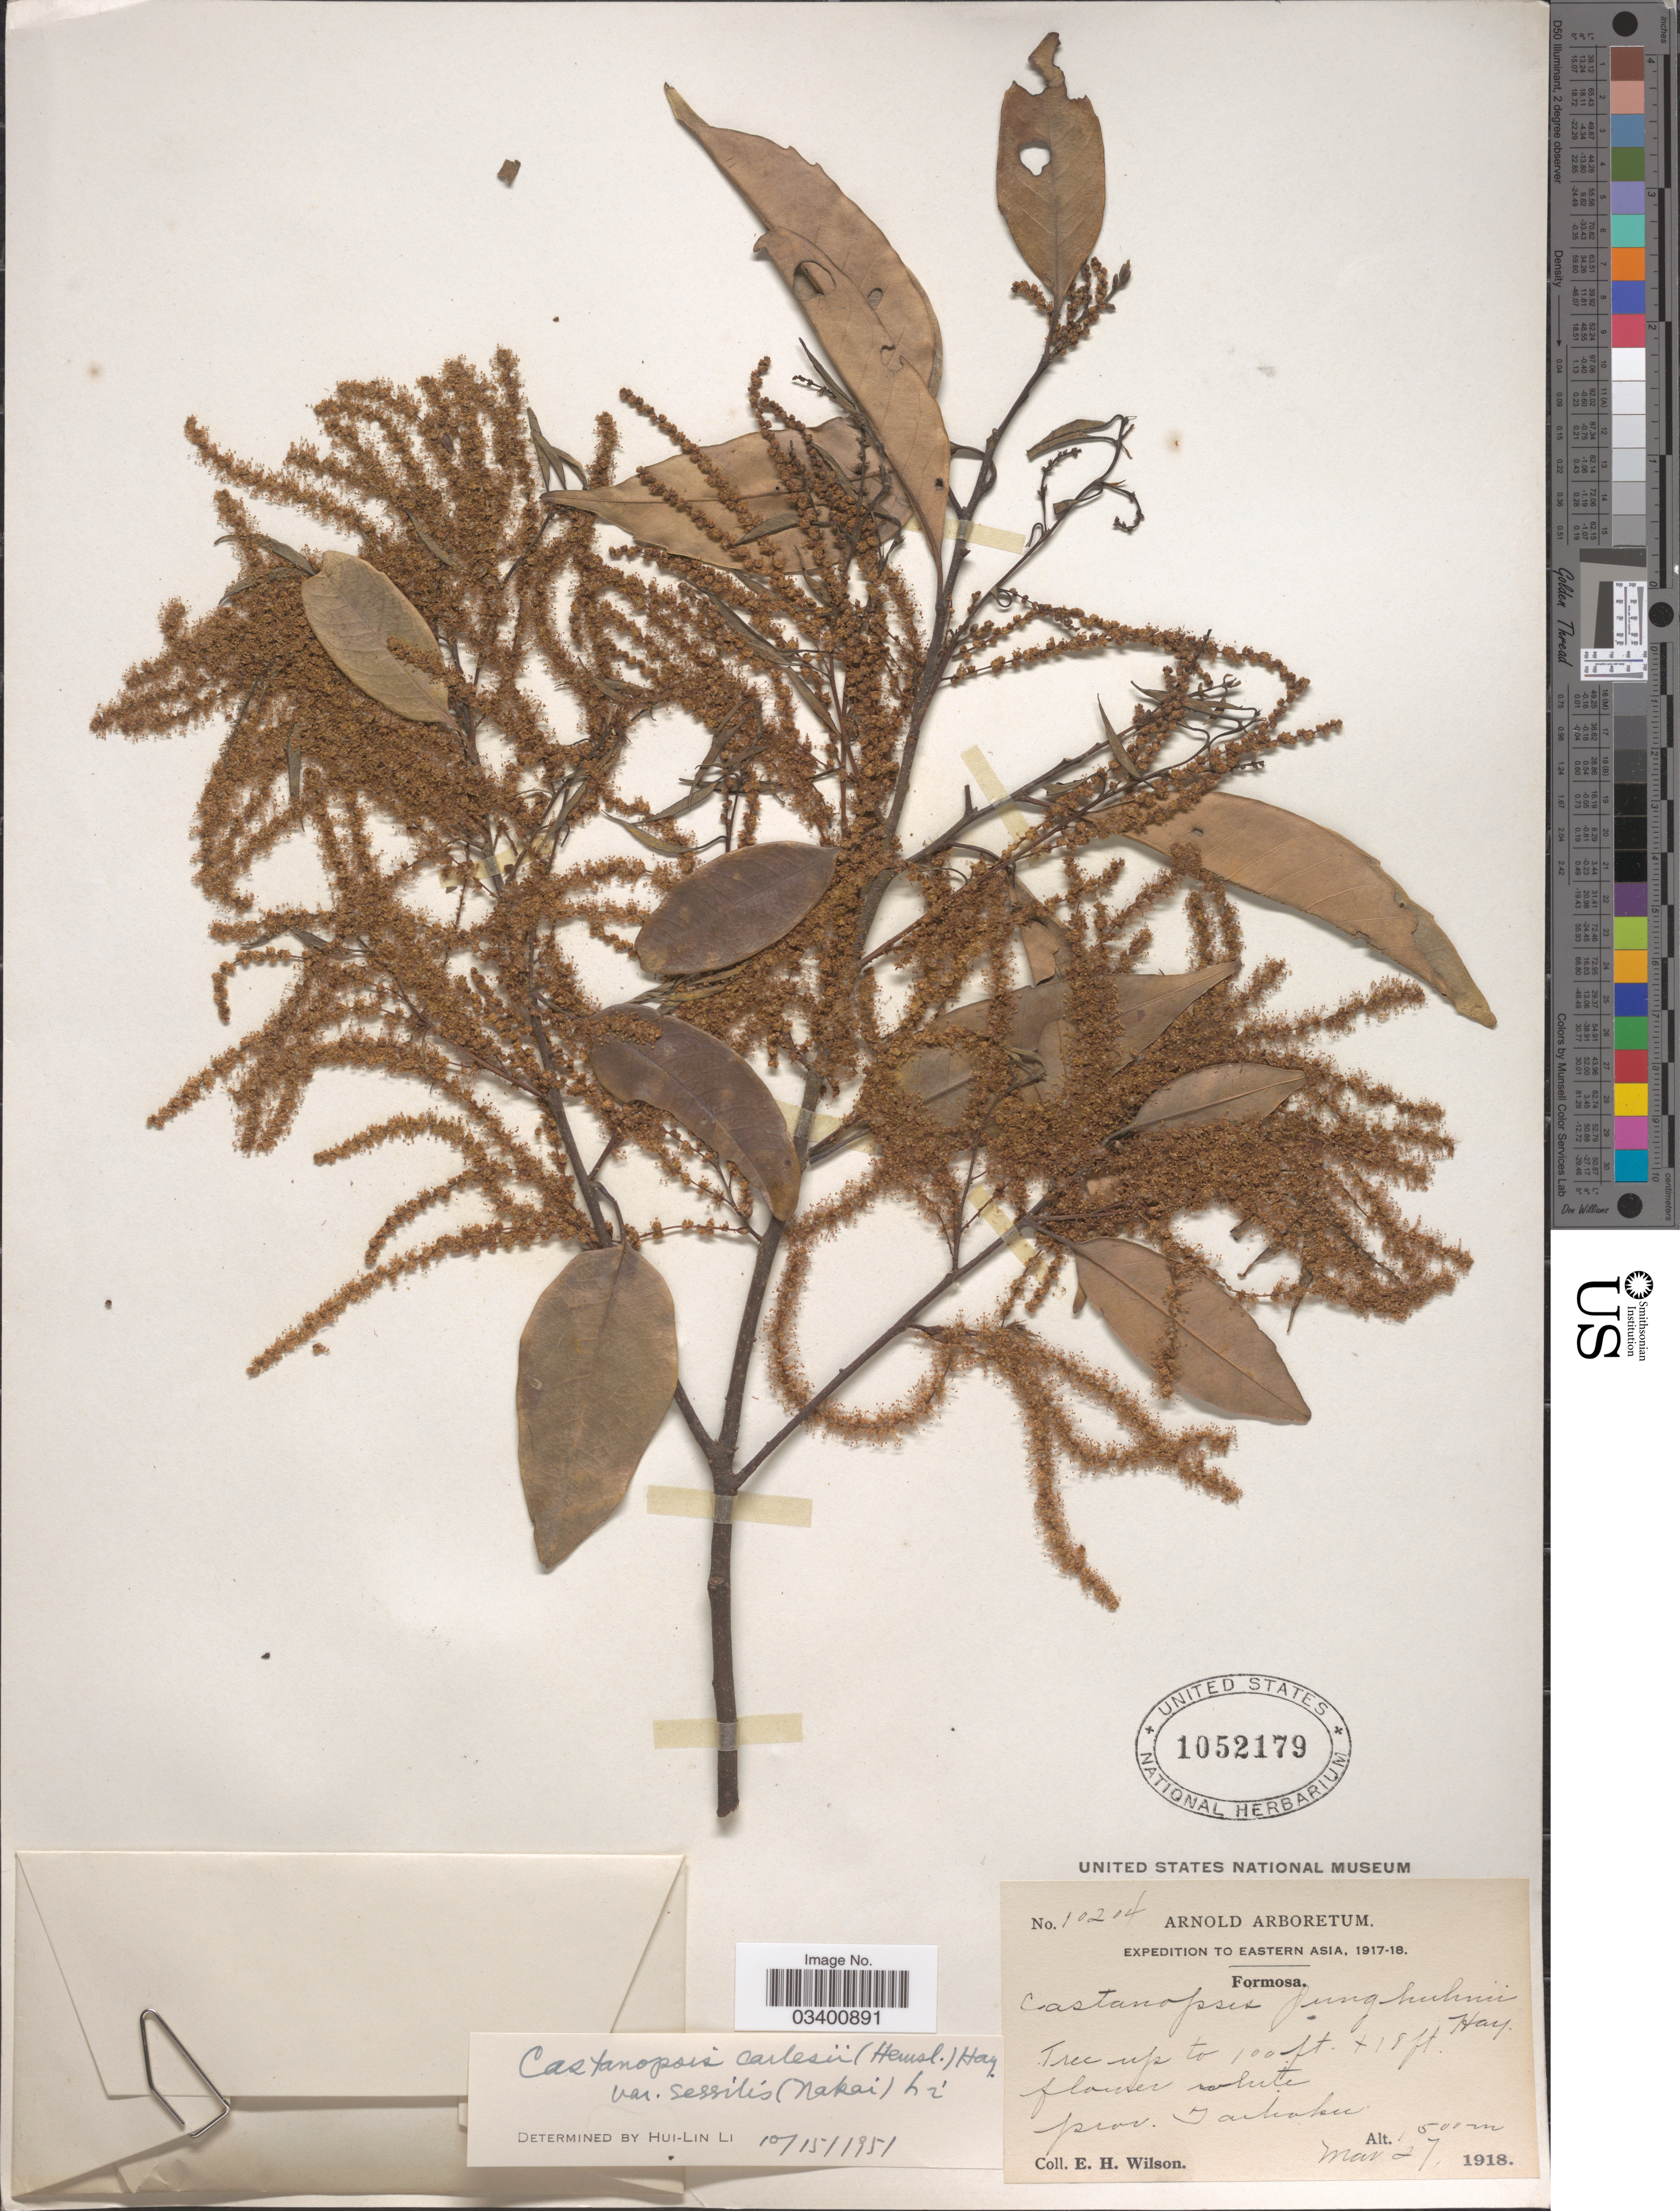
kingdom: Plantae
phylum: Tracheophyta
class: Magnoliopsida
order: Fagales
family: Fagaceae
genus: Castanopsis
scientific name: Castanopsis carlesii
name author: (Hemsl.) Hayata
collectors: E. Wilson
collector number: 10204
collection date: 1918-03-27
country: Taiwan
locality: Eastern Asia. Formosa, prov. Taihoku.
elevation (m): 1500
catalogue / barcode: US 1052179